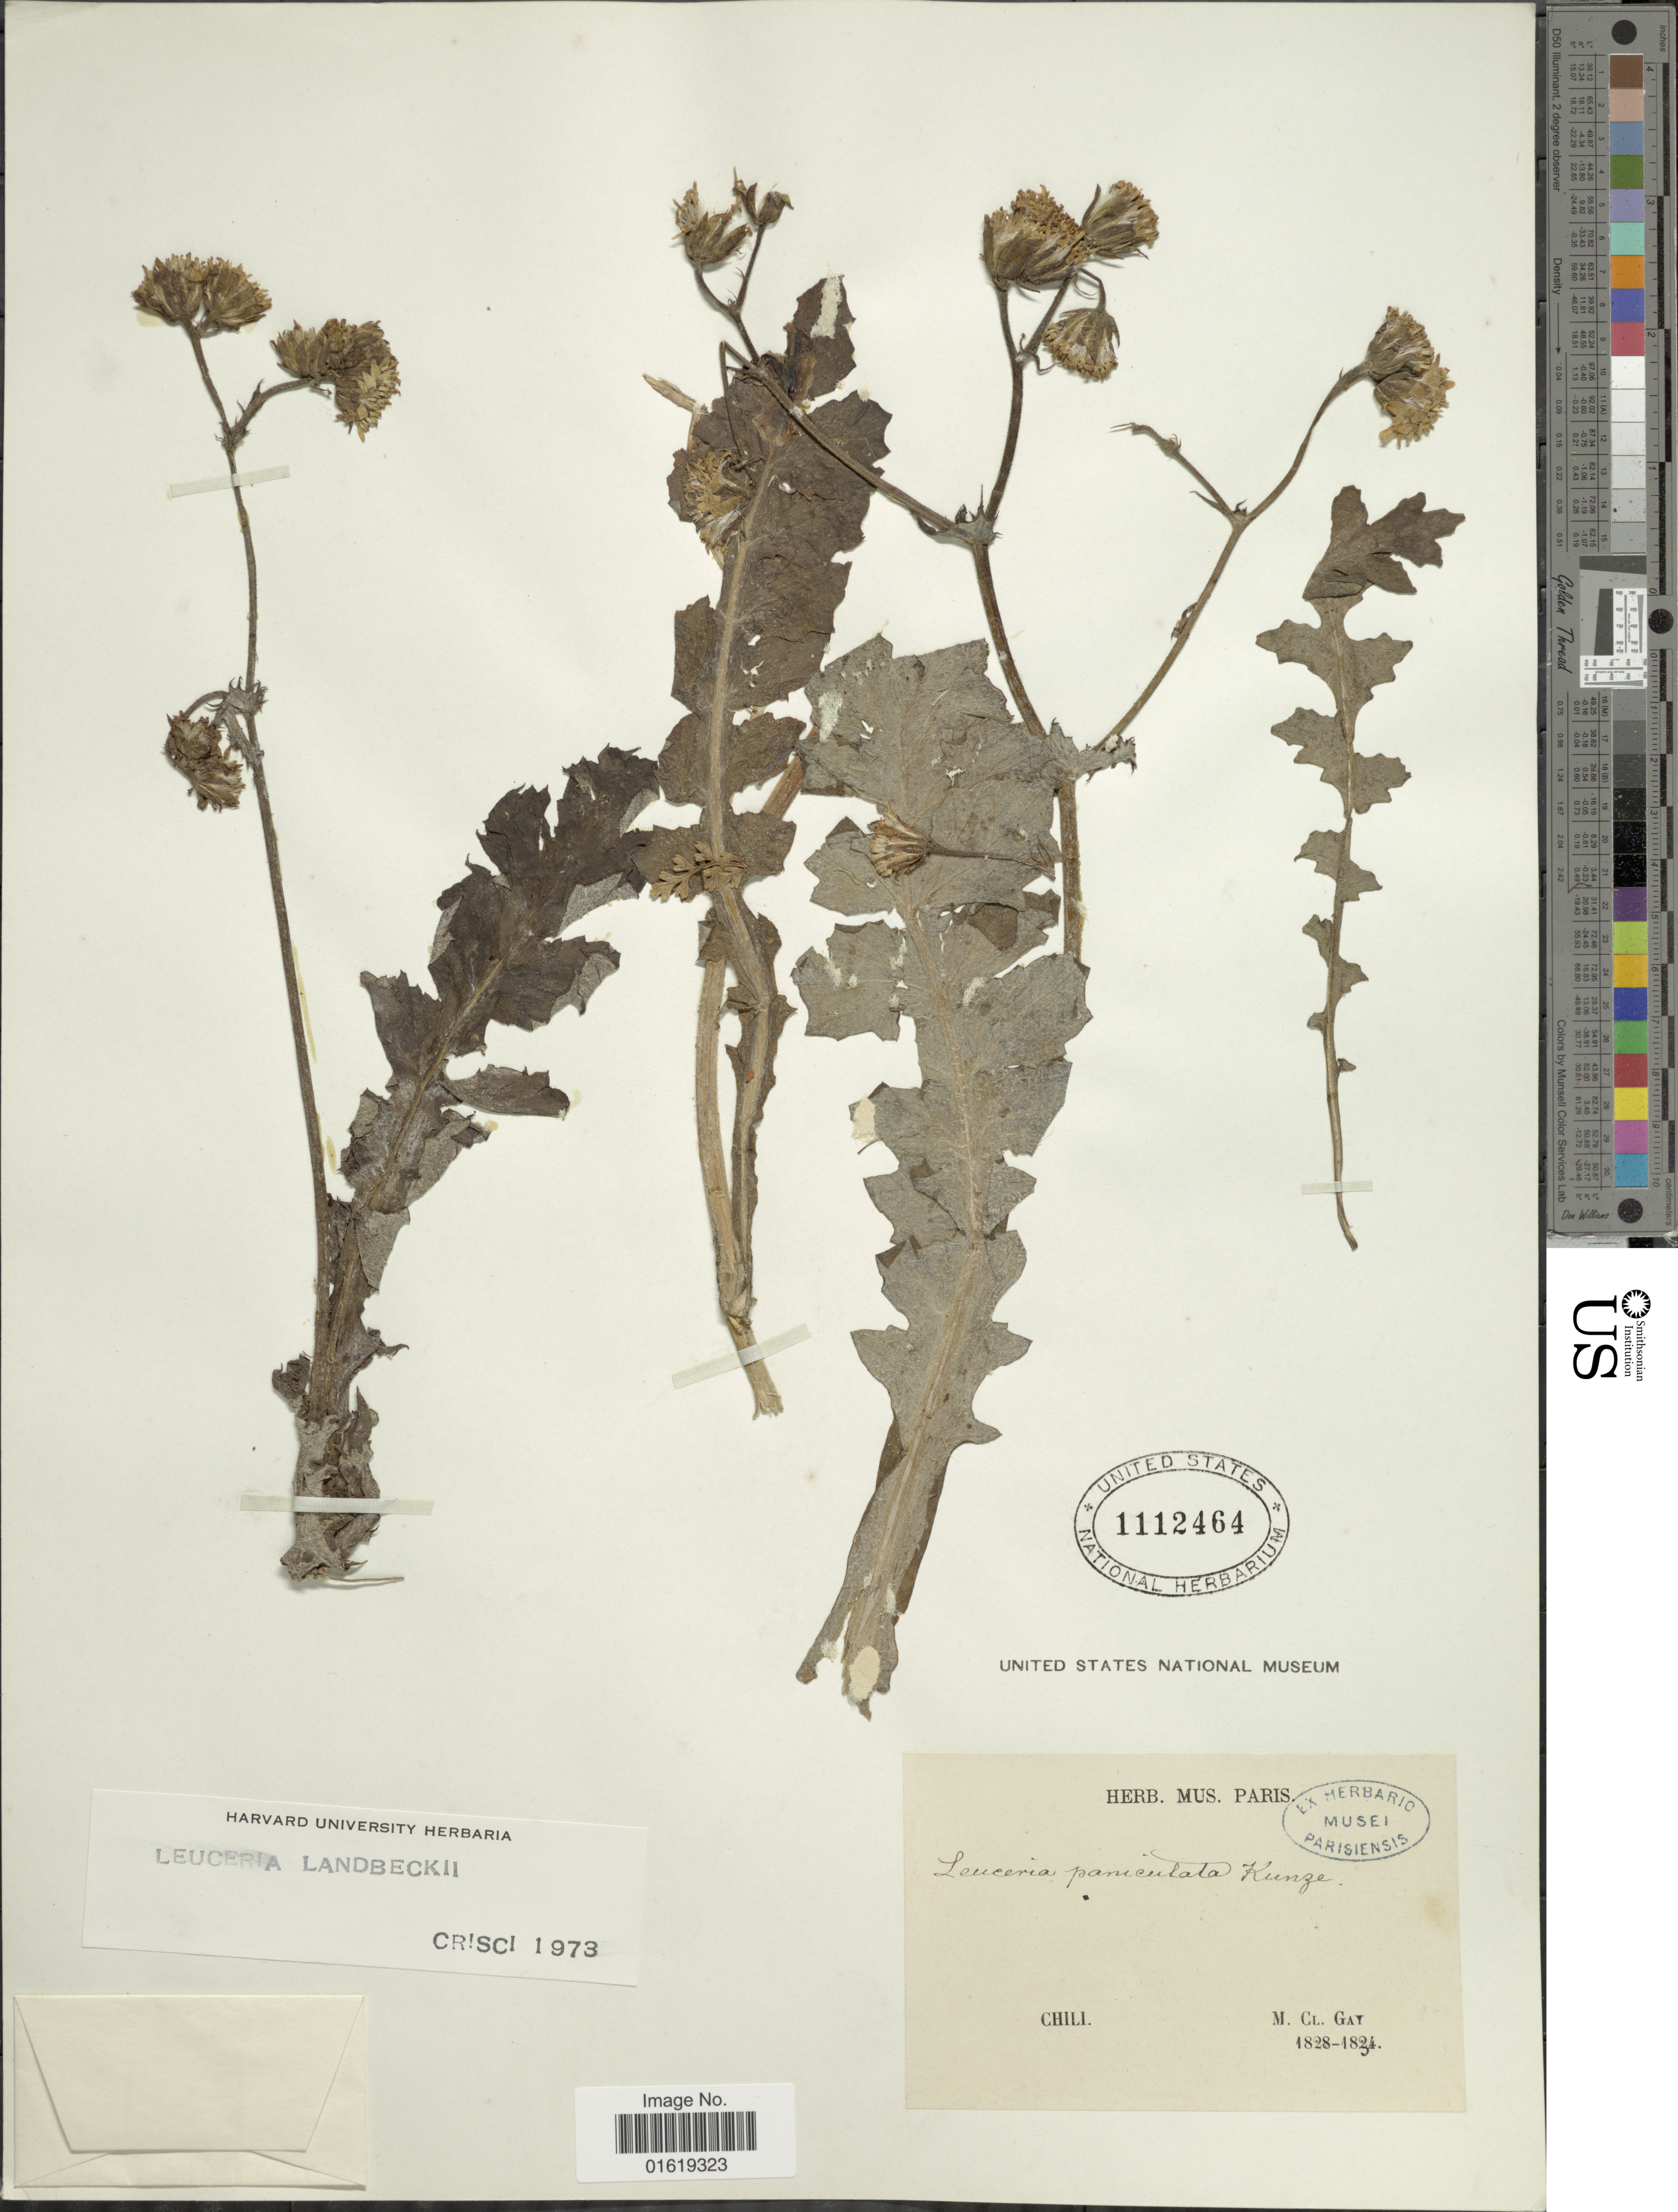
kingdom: Plantae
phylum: Tracheophyta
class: Magnoliopsida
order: Asterales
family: Asteraceae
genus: Leucheria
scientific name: Leucheria landbeckii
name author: (Phil.) Reiche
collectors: C. Gay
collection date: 1828/1834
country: Chile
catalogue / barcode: US 1112464